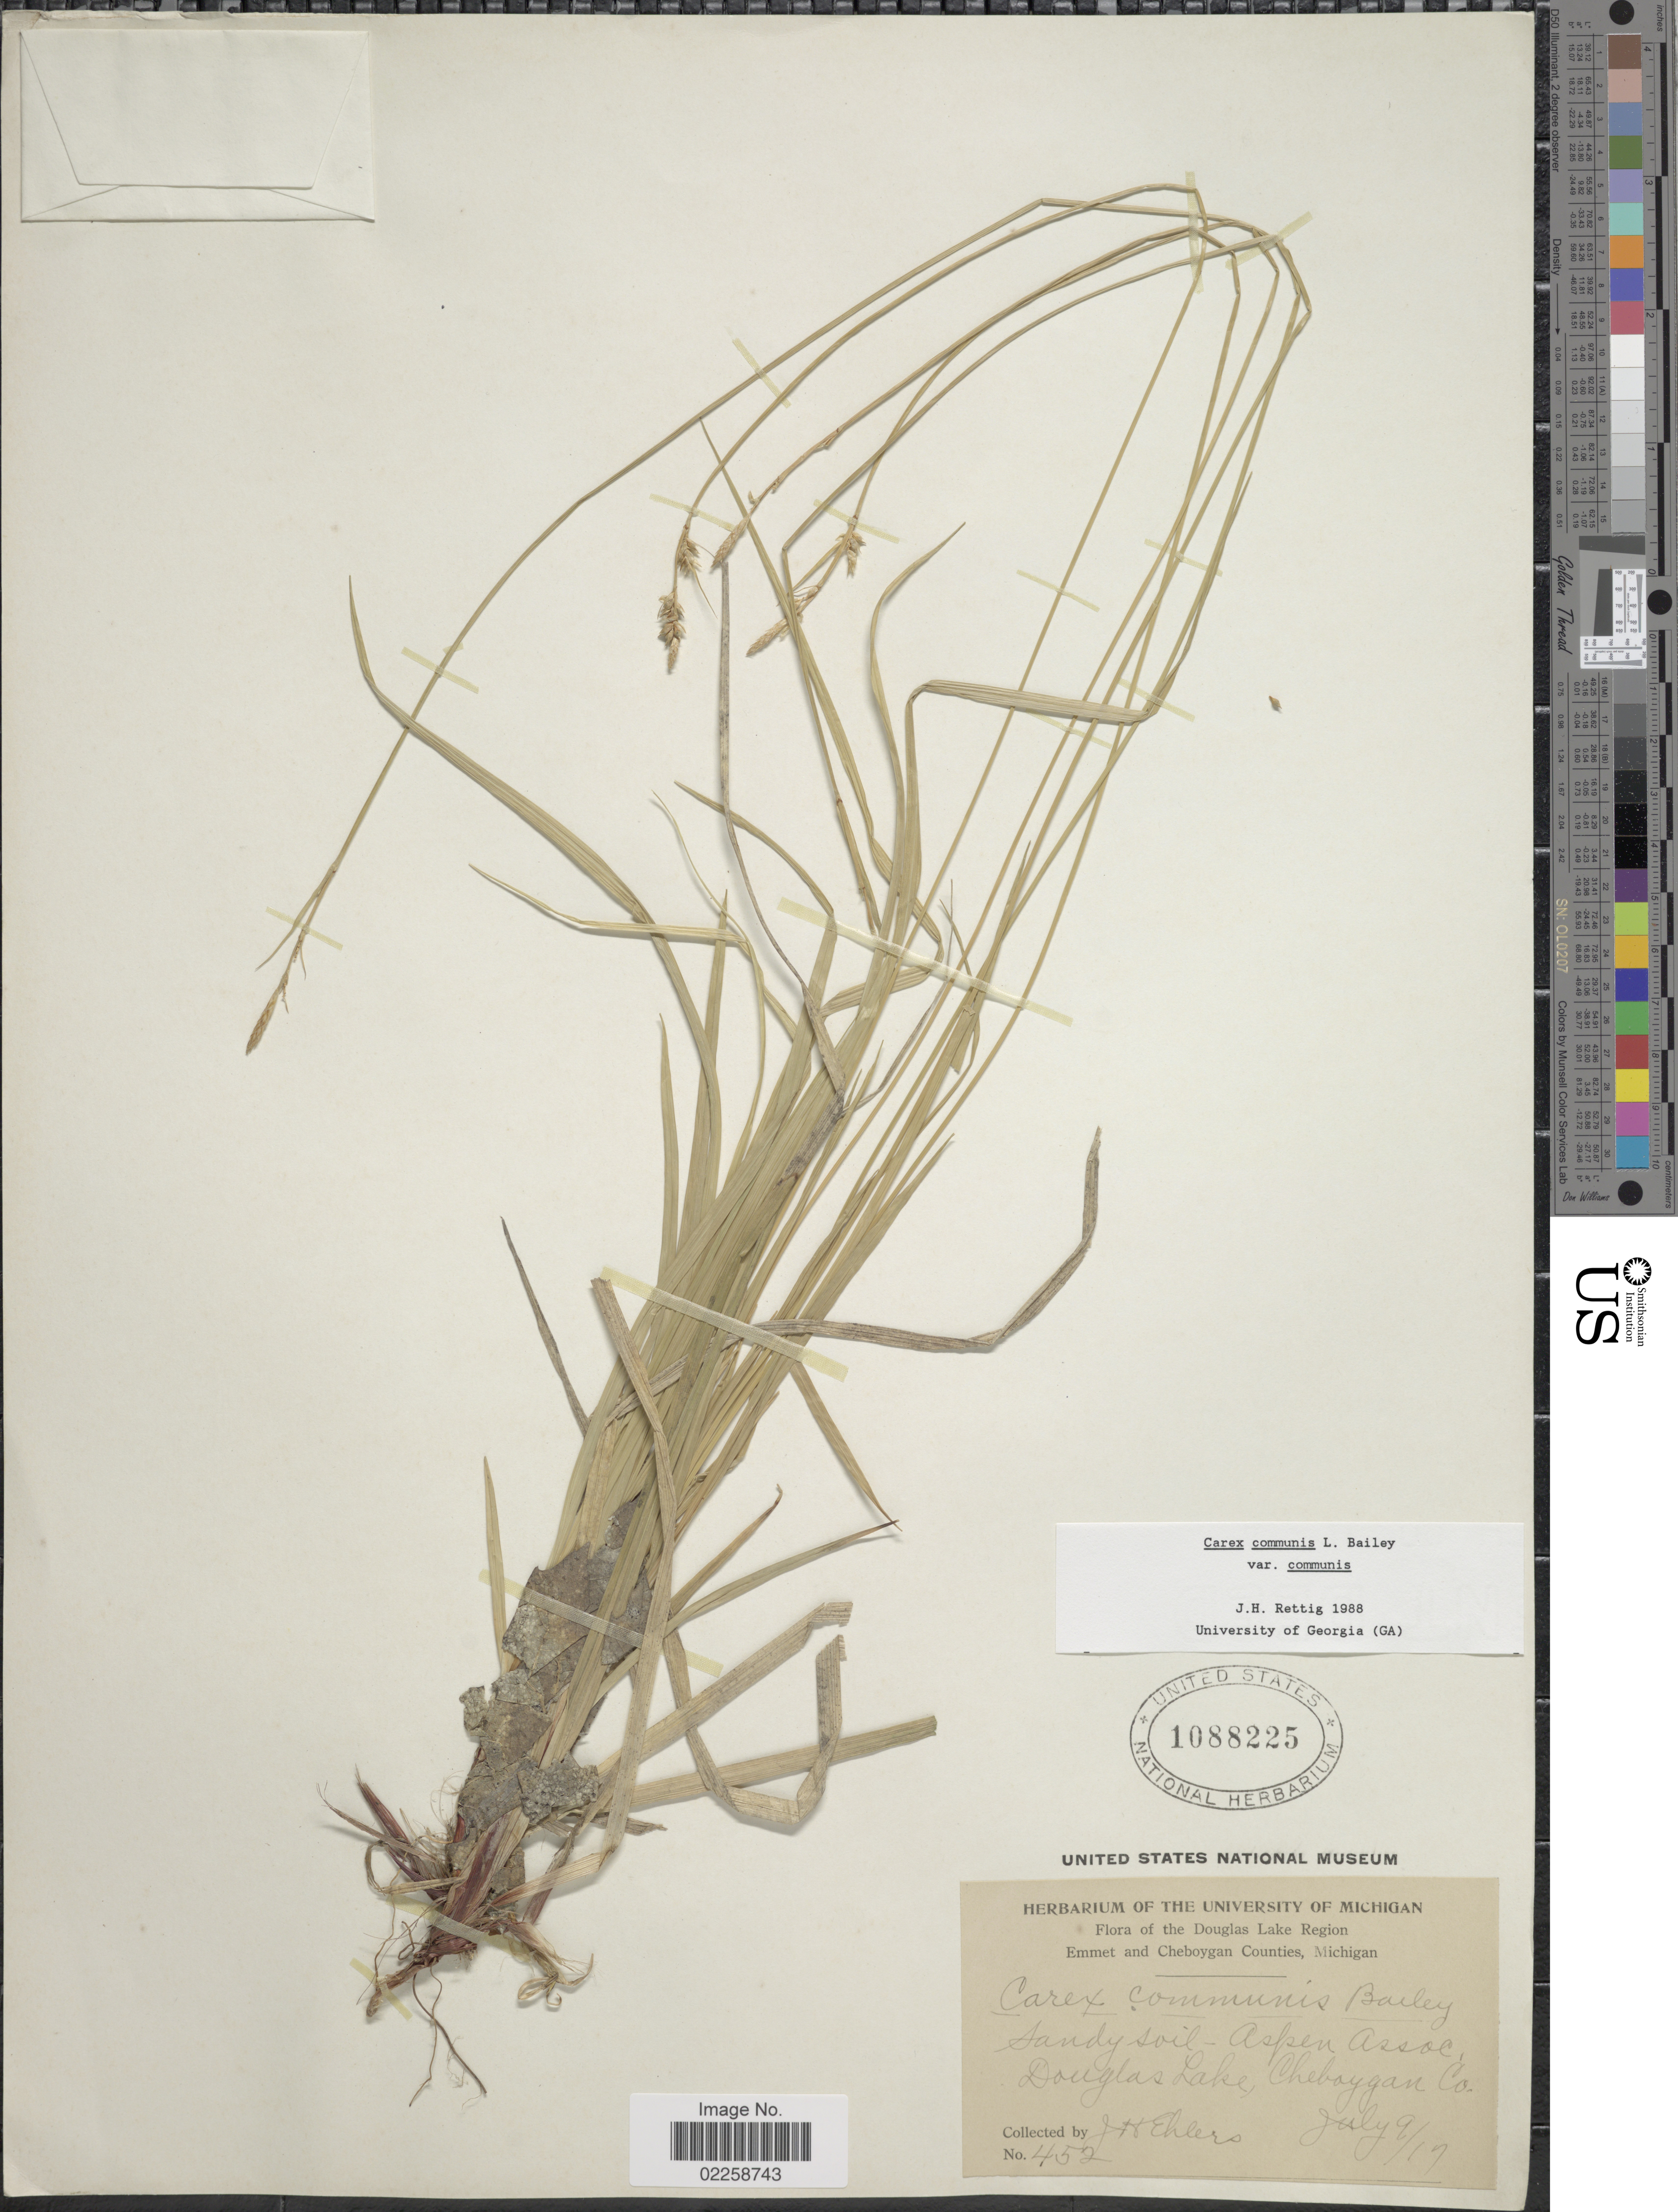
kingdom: Plantae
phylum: Tracheophyta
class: Liliopsida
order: Poales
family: Cyperaceae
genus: Carex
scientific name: Carex communis var. communis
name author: L.H. Bailey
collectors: J. H. Ehlers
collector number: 452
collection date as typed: Transcribed d/m/y: 9/7/19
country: United States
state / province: Michigan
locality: The Douglas Lake Region, Emmet and Cheboygan Counties, Michigan, Aspen Assoc., Douglas Lake, Cheboygan Co.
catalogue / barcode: US 1088225